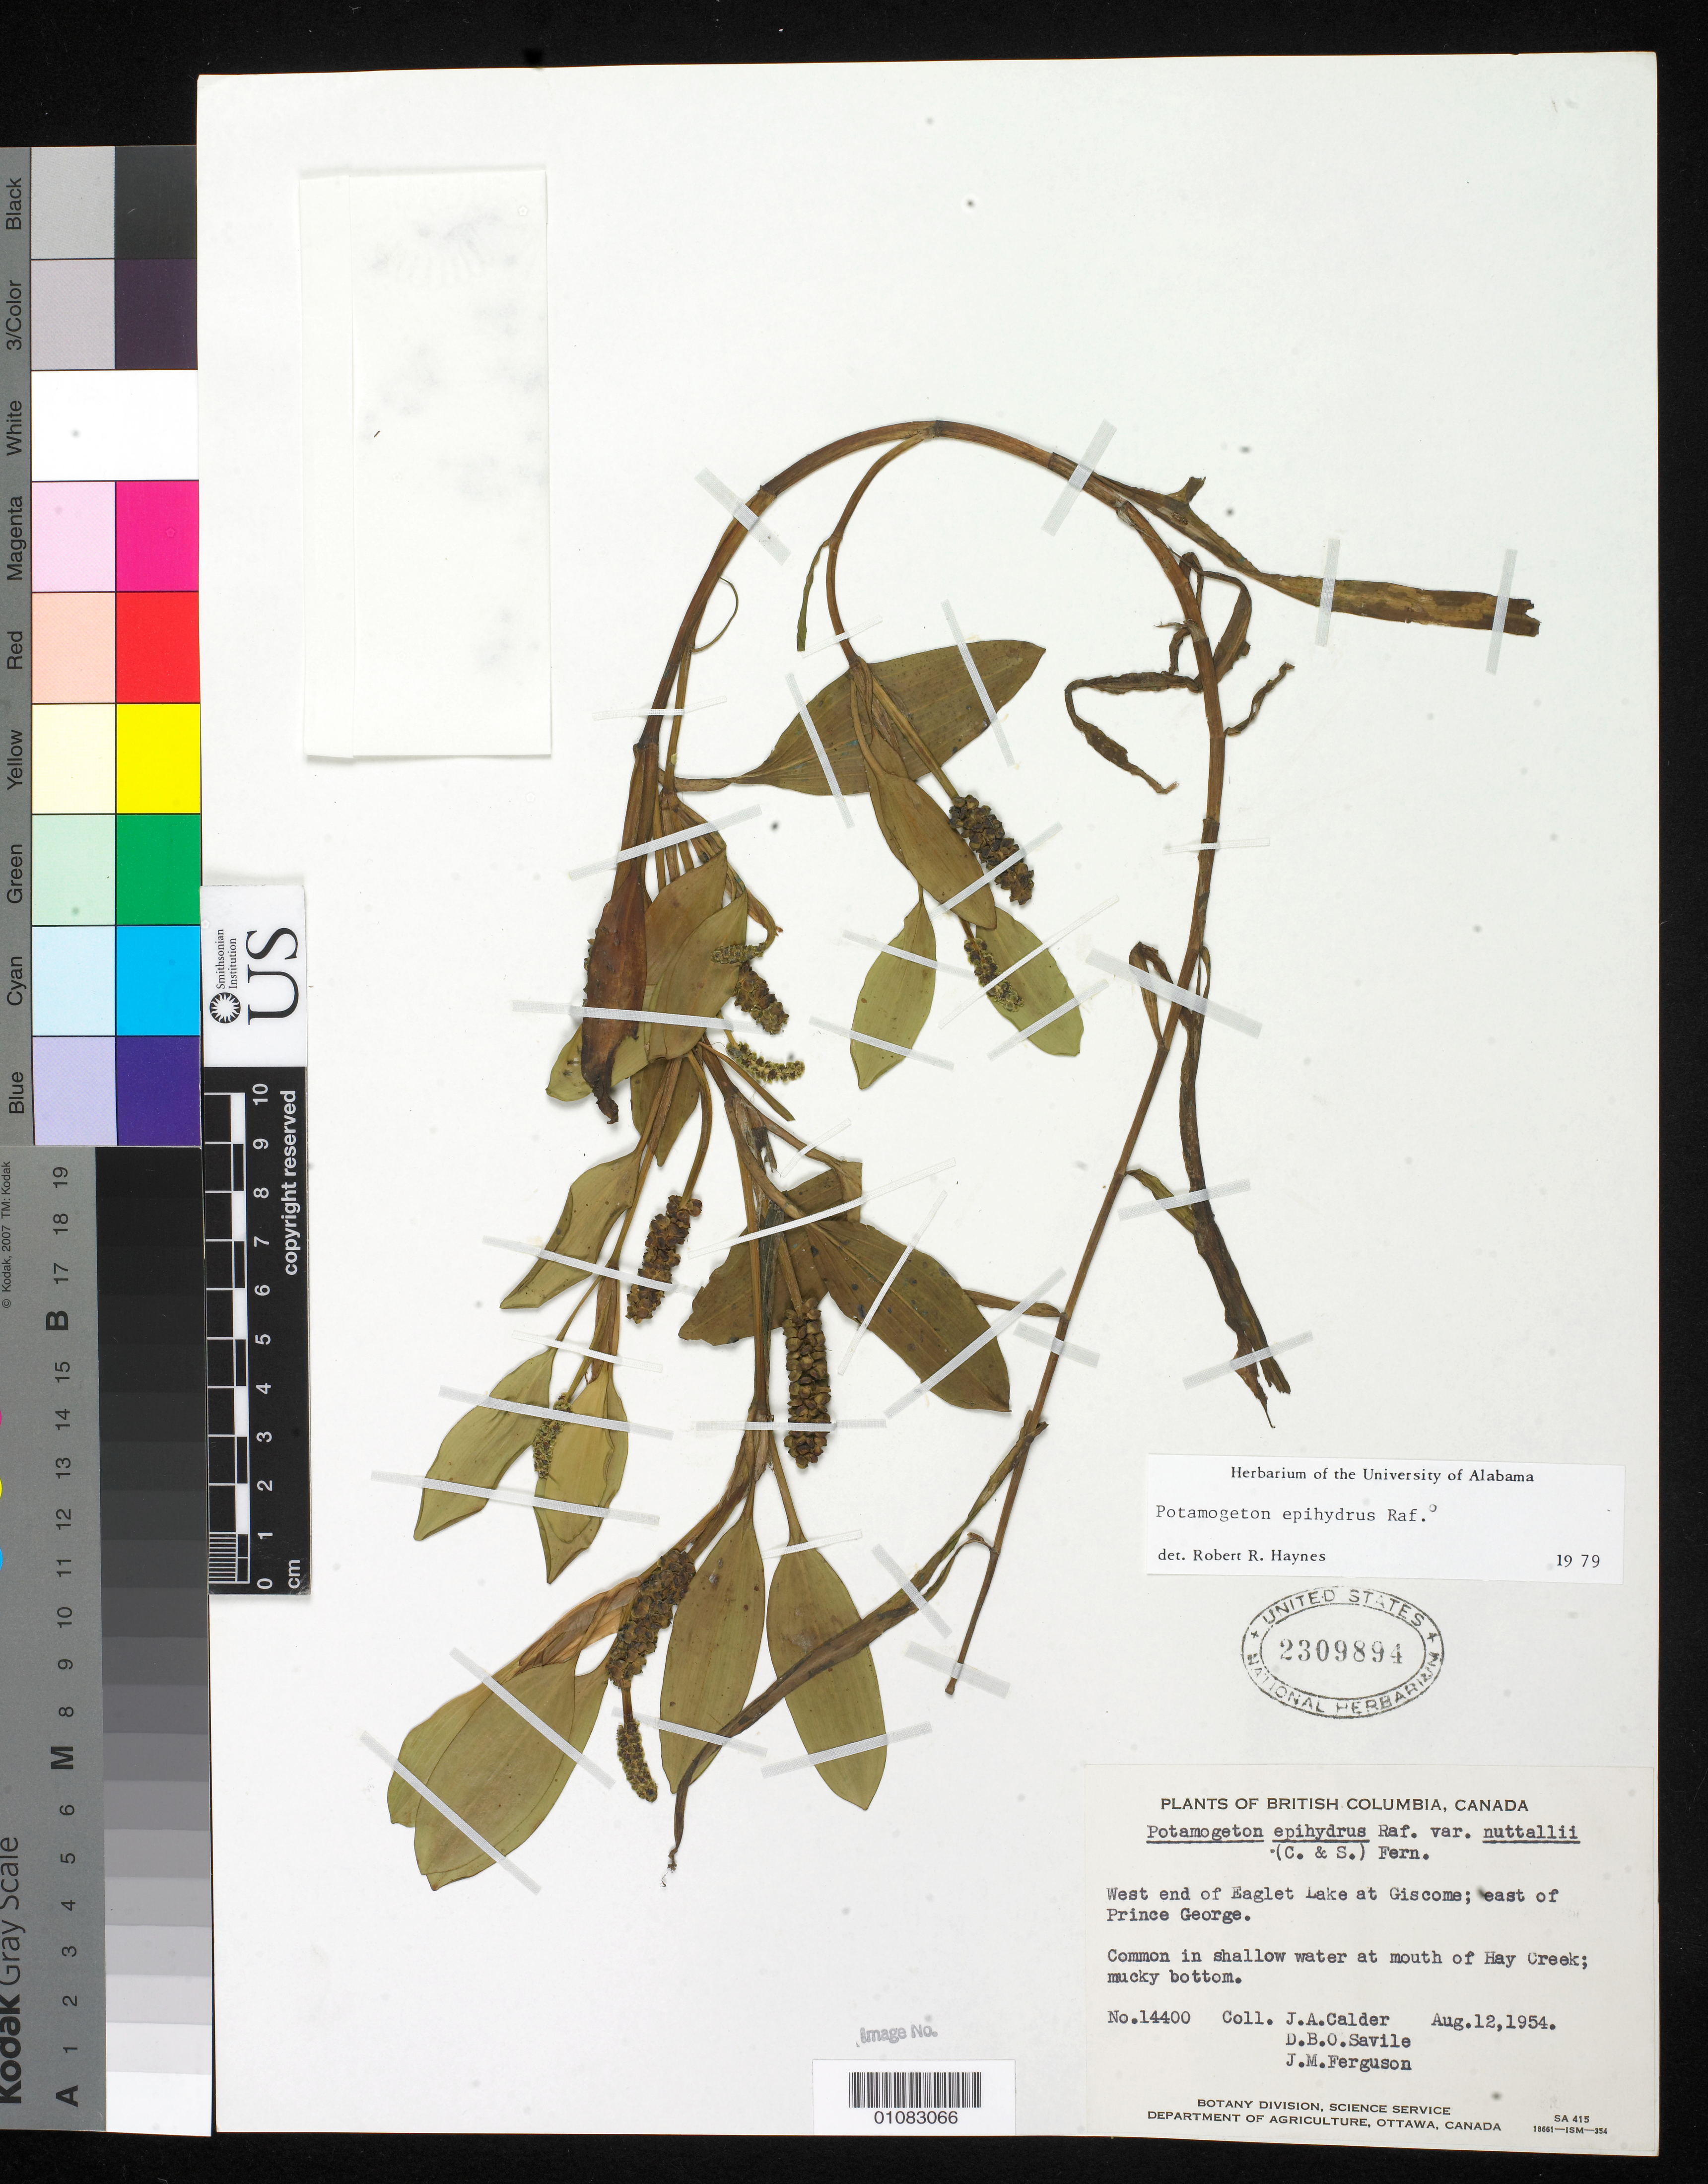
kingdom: Plantae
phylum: Tracheophyta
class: Liliopsida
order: Alismatales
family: Potamogetonaceae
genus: Potamogeton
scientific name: Potamogeton epihydrus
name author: Raf.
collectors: J. A. Calder, D. Saville & J. M. Ferguson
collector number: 14400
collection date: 1954-08-12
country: Canada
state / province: British Columbia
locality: E of Prince Georges, Giscome, west end of Eaglet Lake, mouth of Hay Creek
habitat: Common in shallow water at mouth of creek, mucky bottom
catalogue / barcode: US 2309894